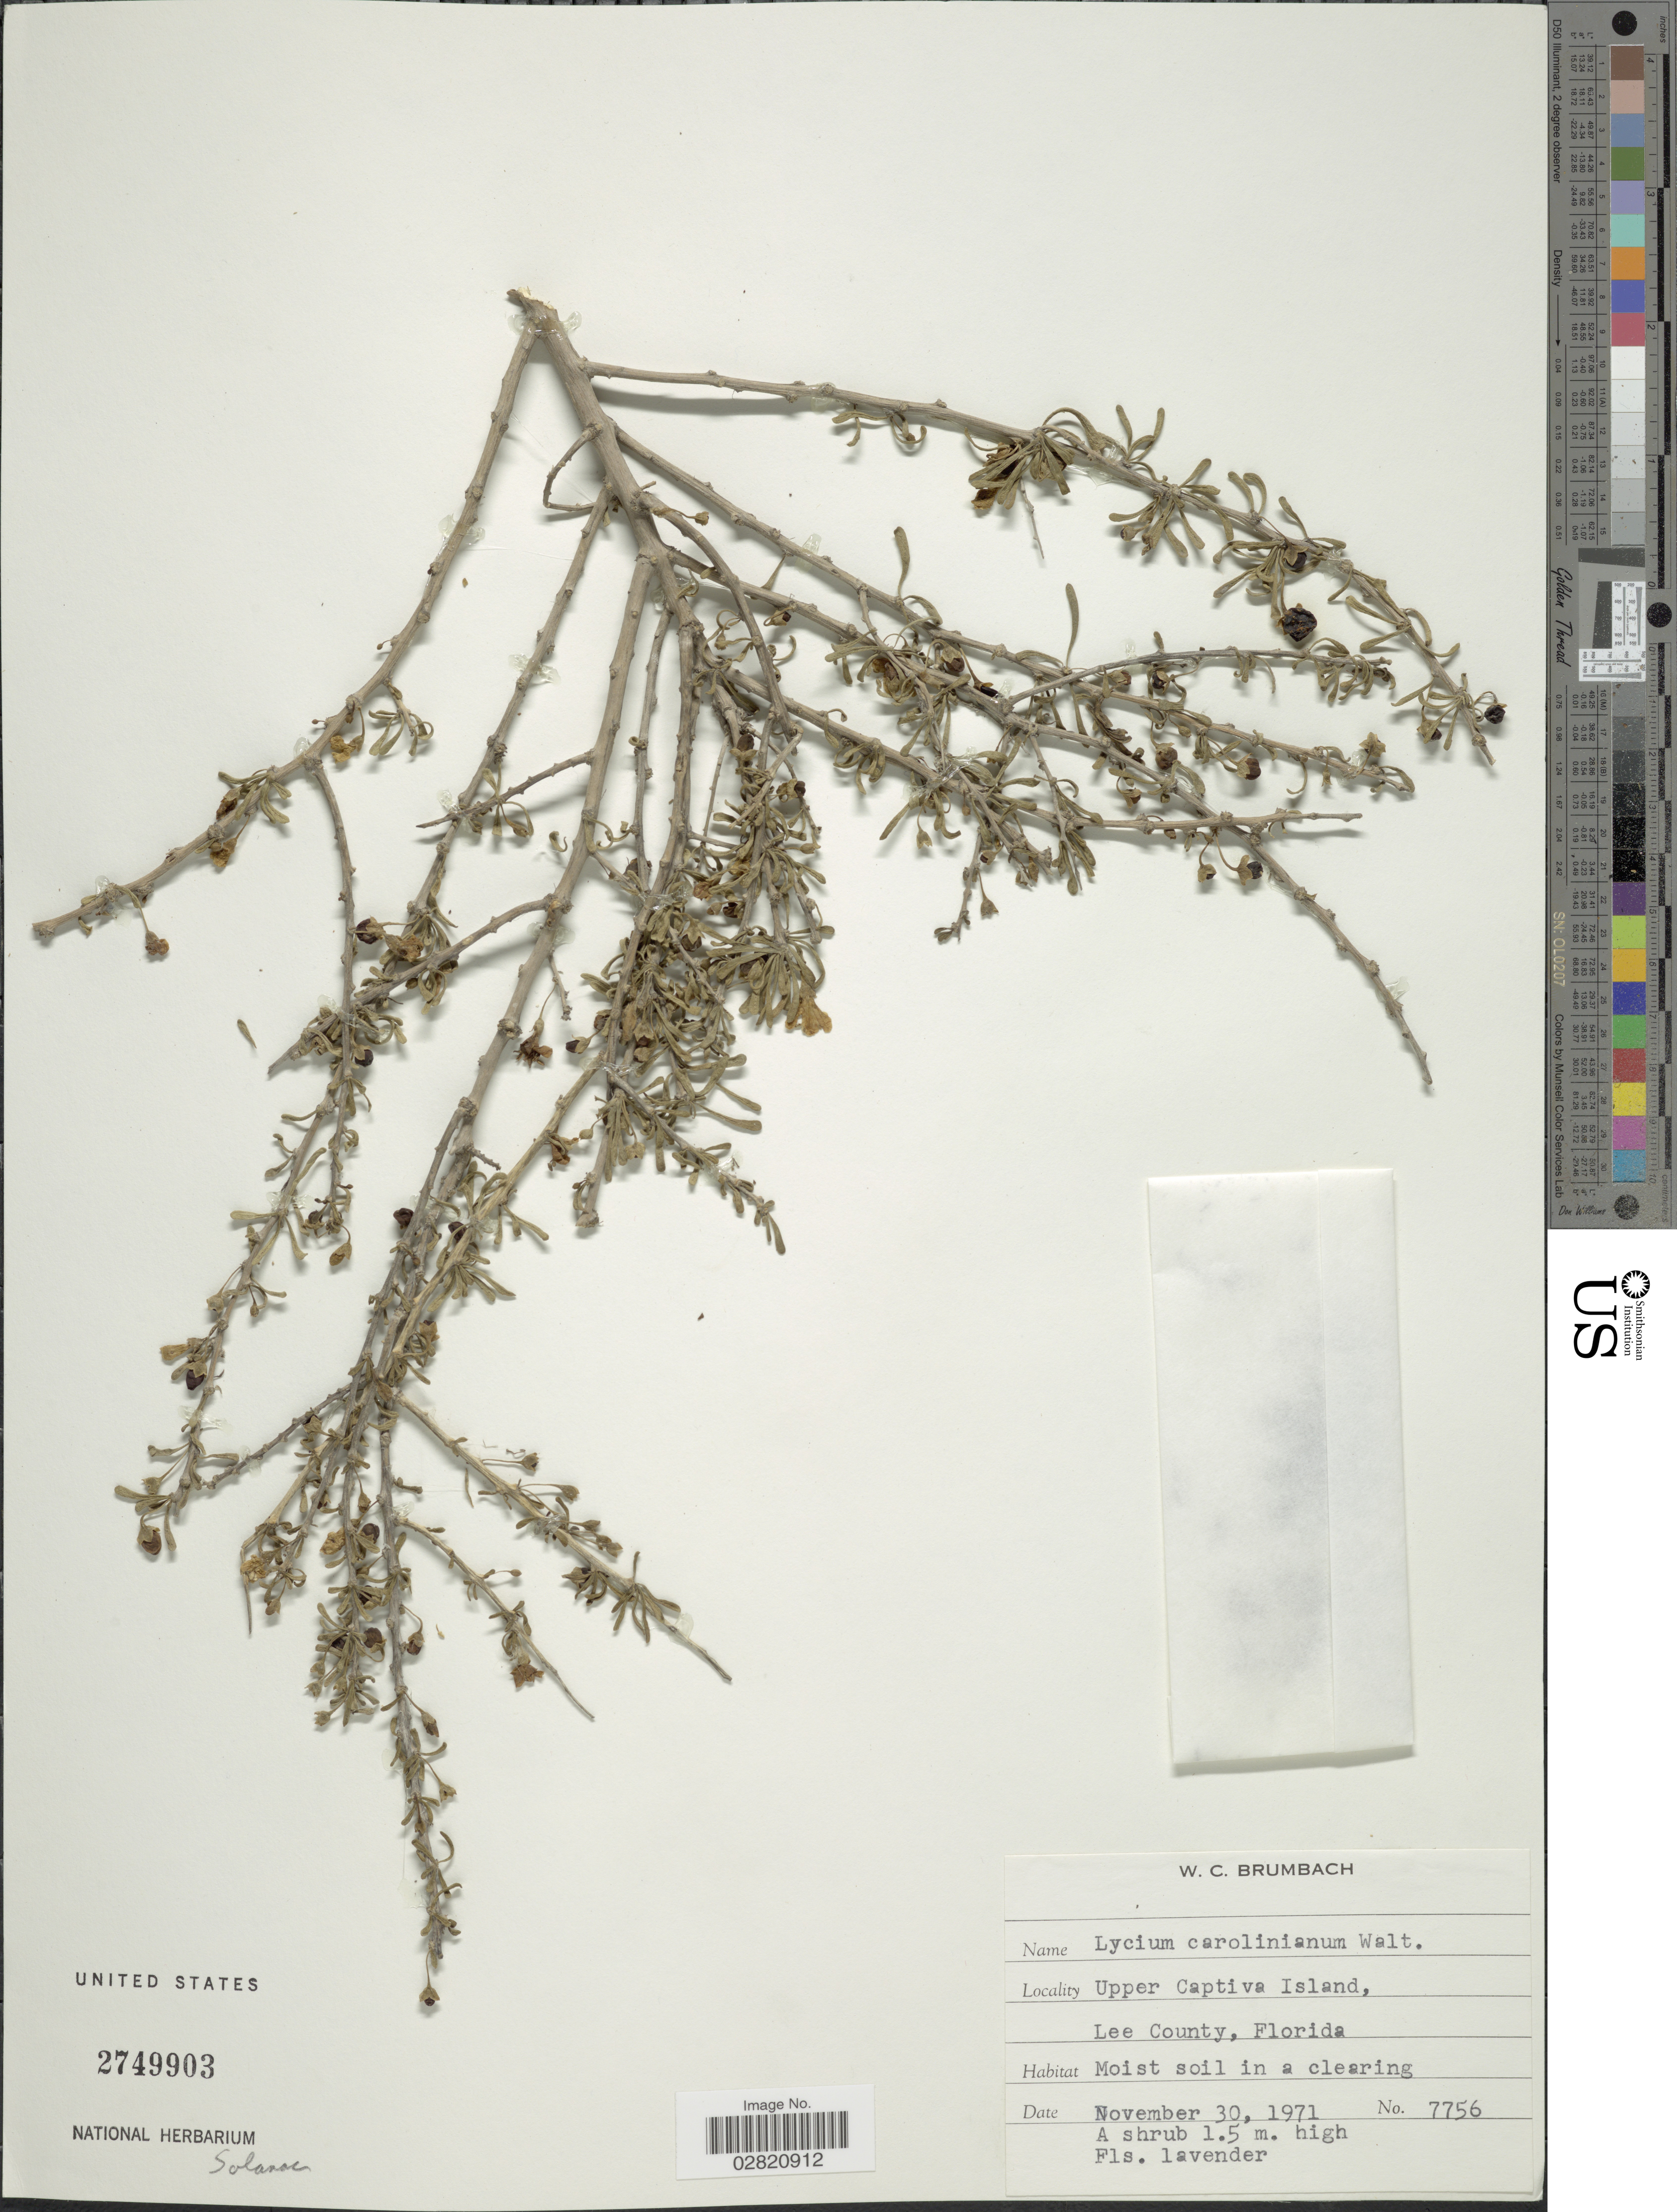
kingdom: Plantae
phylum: Tracheophyta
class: Magnoliopsida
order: Solanales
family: Solanaceae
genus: Lycium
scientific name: Lycium carolinianum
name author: Walter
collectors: W. C. Brumbach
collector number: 7756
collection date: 1971-11-30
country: United States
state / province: Florida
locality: Upper Captiva Island, Lee County.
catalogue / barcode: US 2749903